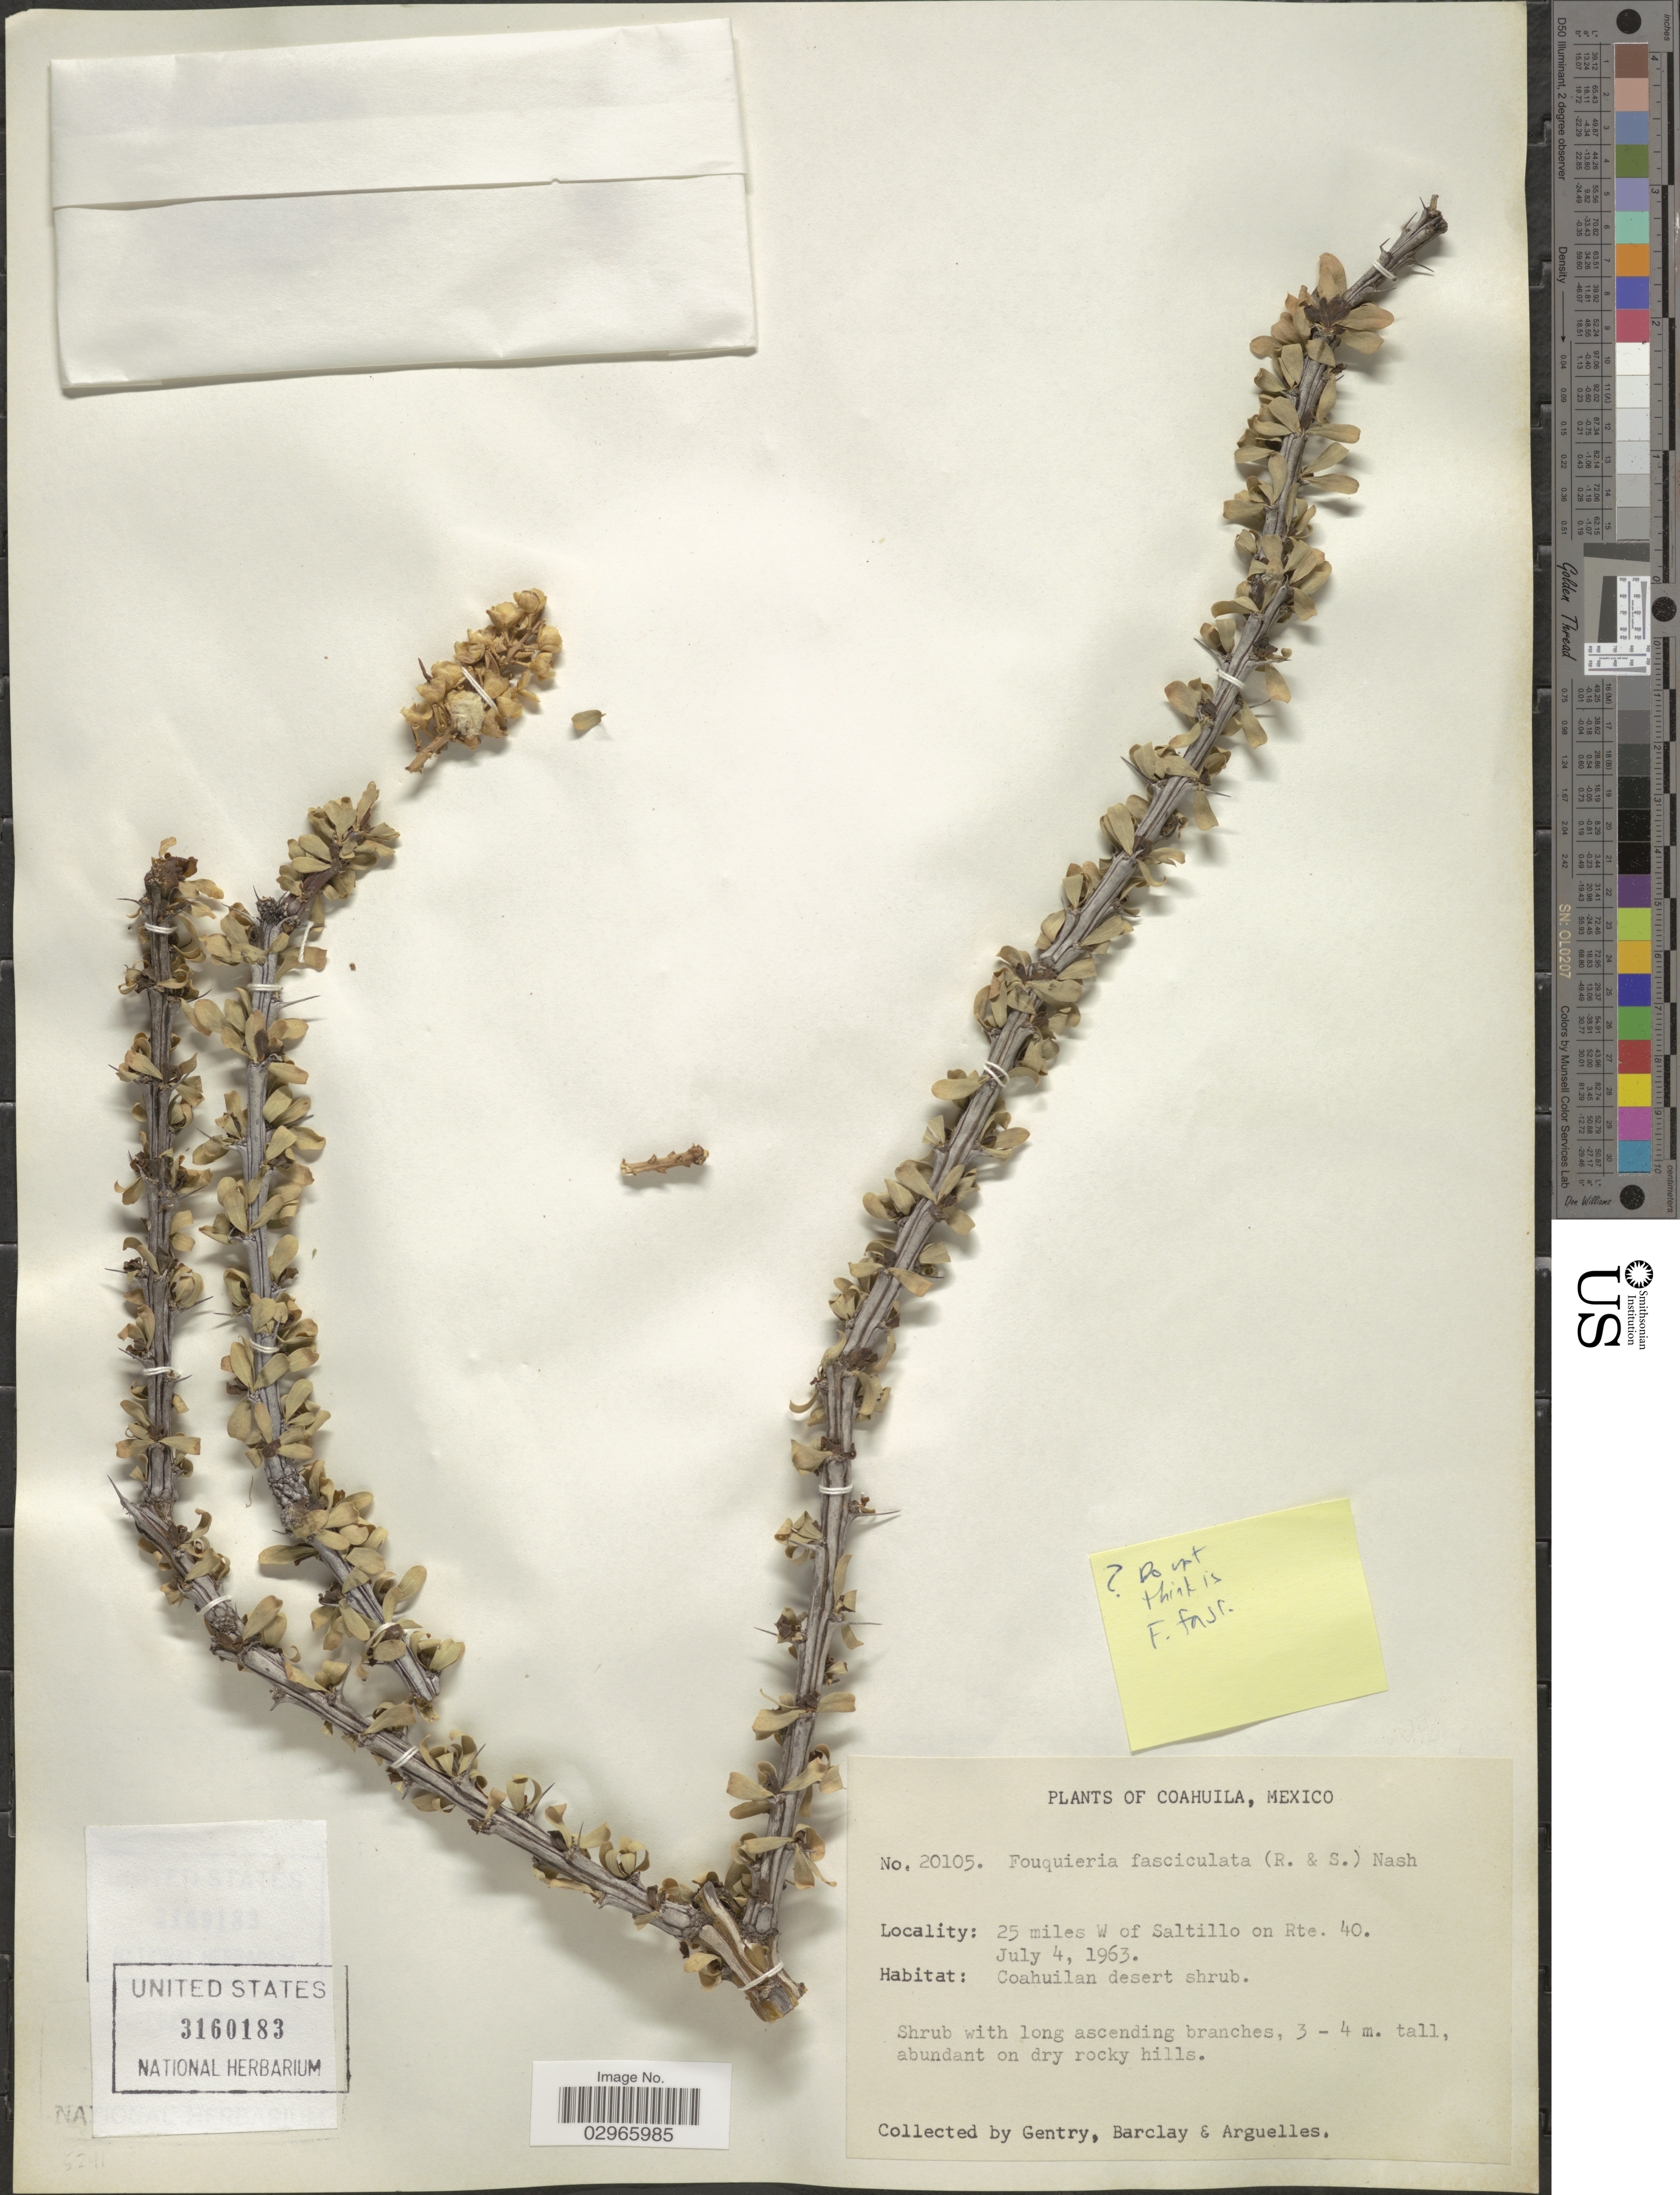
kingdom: Plantae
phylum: Tracheophyta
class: Magnoliopsida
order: Ericales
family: Fouquieriaceae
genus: Fouquieria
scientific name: Fouquieria fasciculata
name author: (Humb. ex Roem. & Schult.) Nash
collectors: Gentry, --, -- Barclay & Arguelles, --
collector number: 20105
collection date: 1963-07-04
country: Mexico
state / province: Coahuila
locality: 25 miles W of Saltillo on Rte.40. Coahuilan desert shrub.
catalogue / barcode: US 3160183